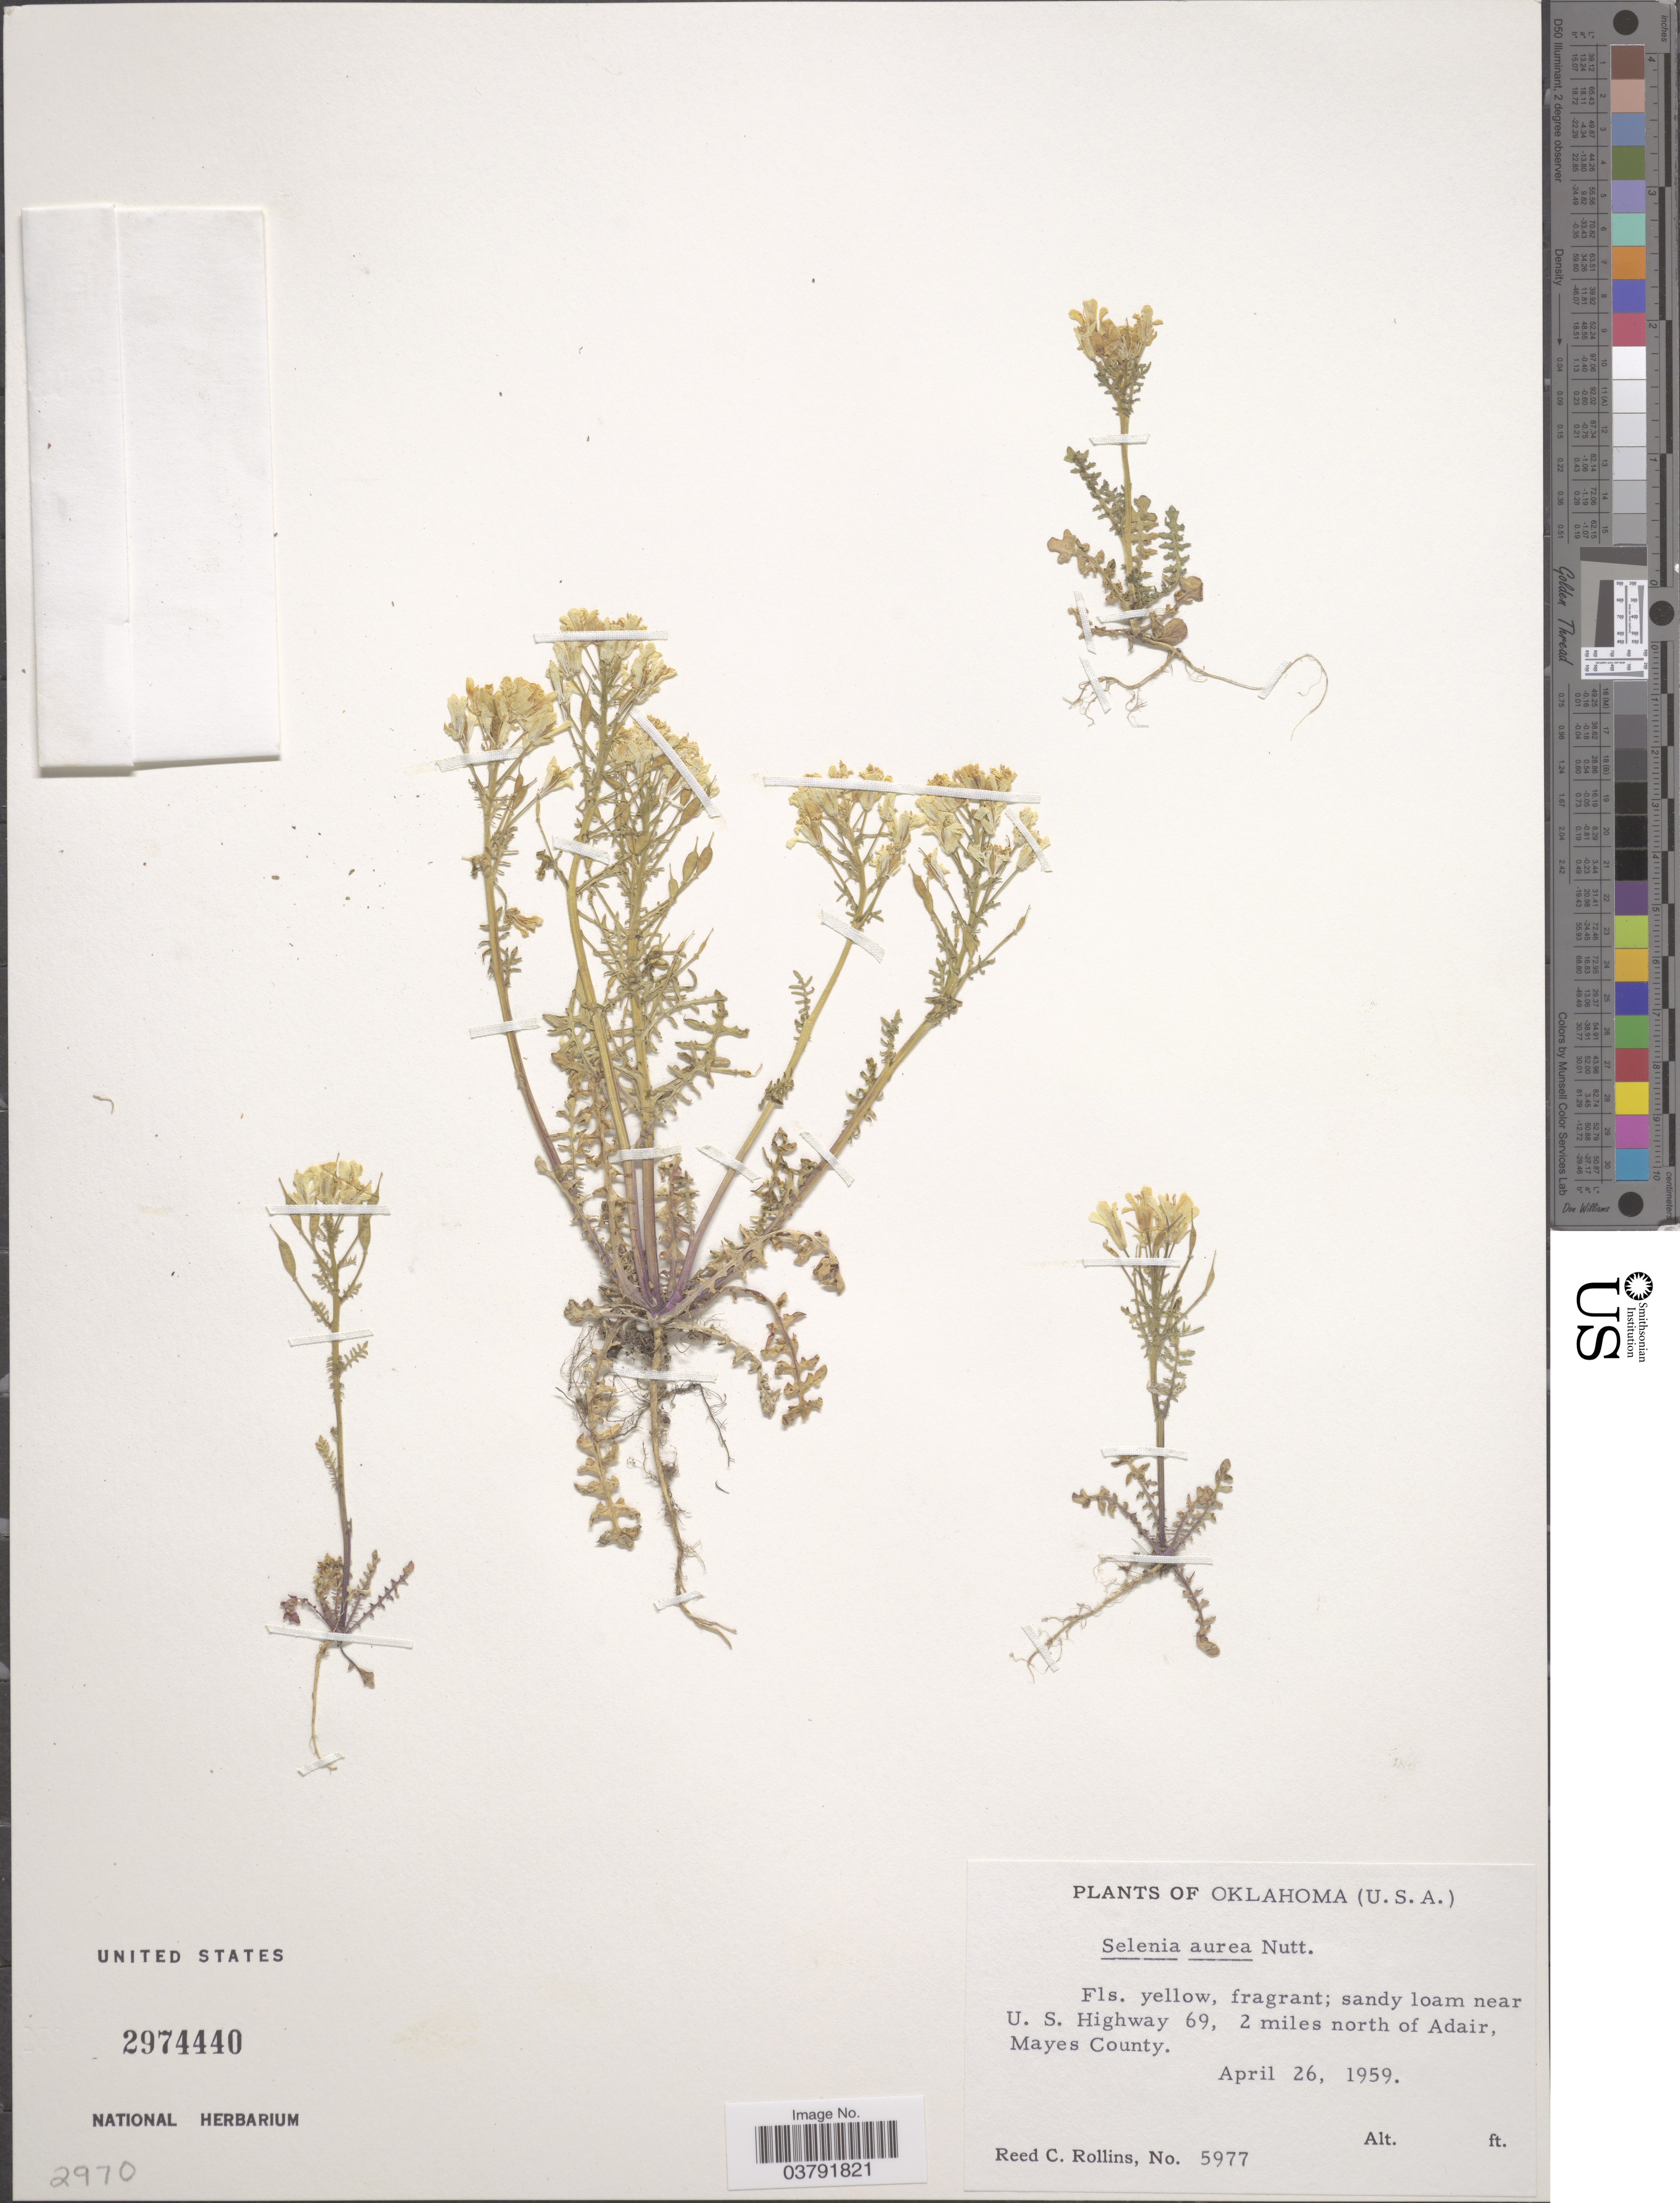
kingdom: Plantae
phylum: Tracheophyta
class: Magnoliopsida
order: Brassicales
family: Brassicaceae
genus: Selenia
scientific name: Selenia aurea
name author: Nutt.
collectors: R. C. Rollins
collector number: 5977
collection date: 1959-04-26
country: United States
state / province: Oklahoma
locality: Sandy loam near U. S. Highway 69, 2 miles north of Adair, Mayes County.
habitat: sandy loam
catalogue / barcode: US 2974440